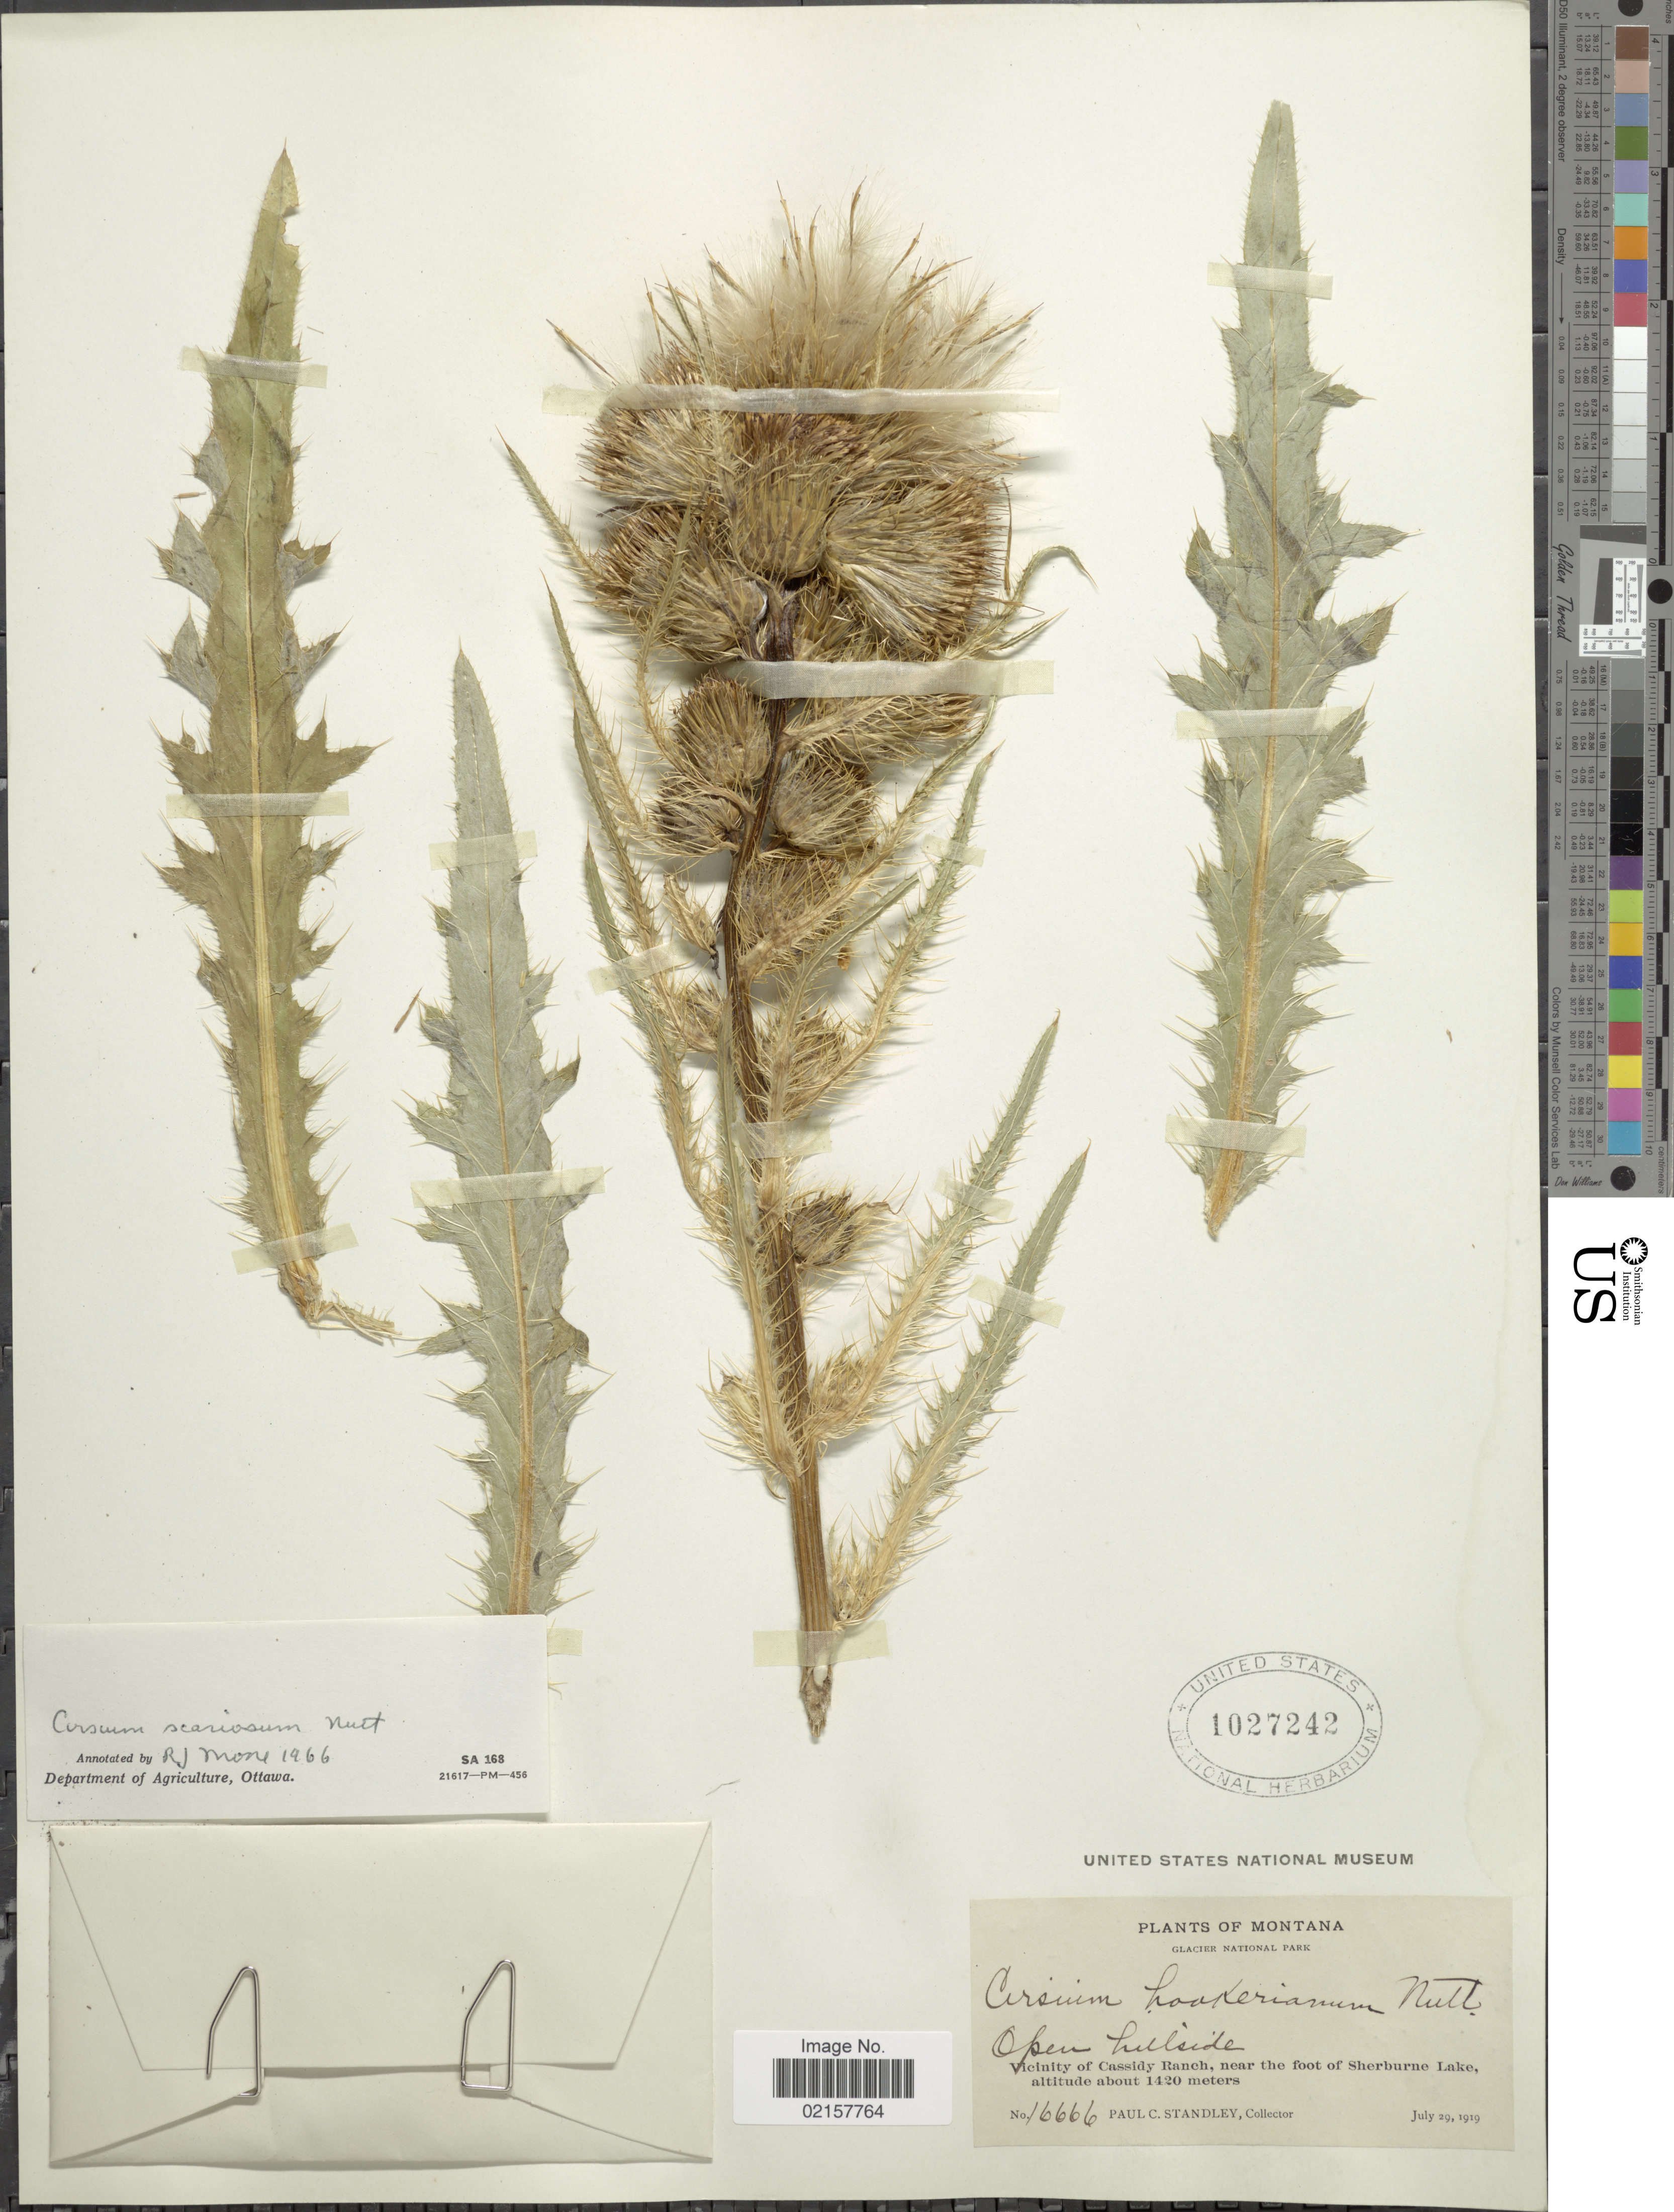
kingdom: Plantae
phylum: Tracheophyta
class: Magnoliopsida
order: Asterales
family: Asteraceae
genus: Cirsium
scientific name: Cirsium scariosum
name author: Nutt.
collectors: P. C. Standley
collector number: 16666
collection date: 1919-07-29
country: United States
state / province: Montana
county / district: Glacier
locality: Glacier National Park, open hillside, vicinity of Cassidy Ranch, near the foot of Sherburne Lake.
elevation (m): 1420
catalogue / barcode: US 1027242